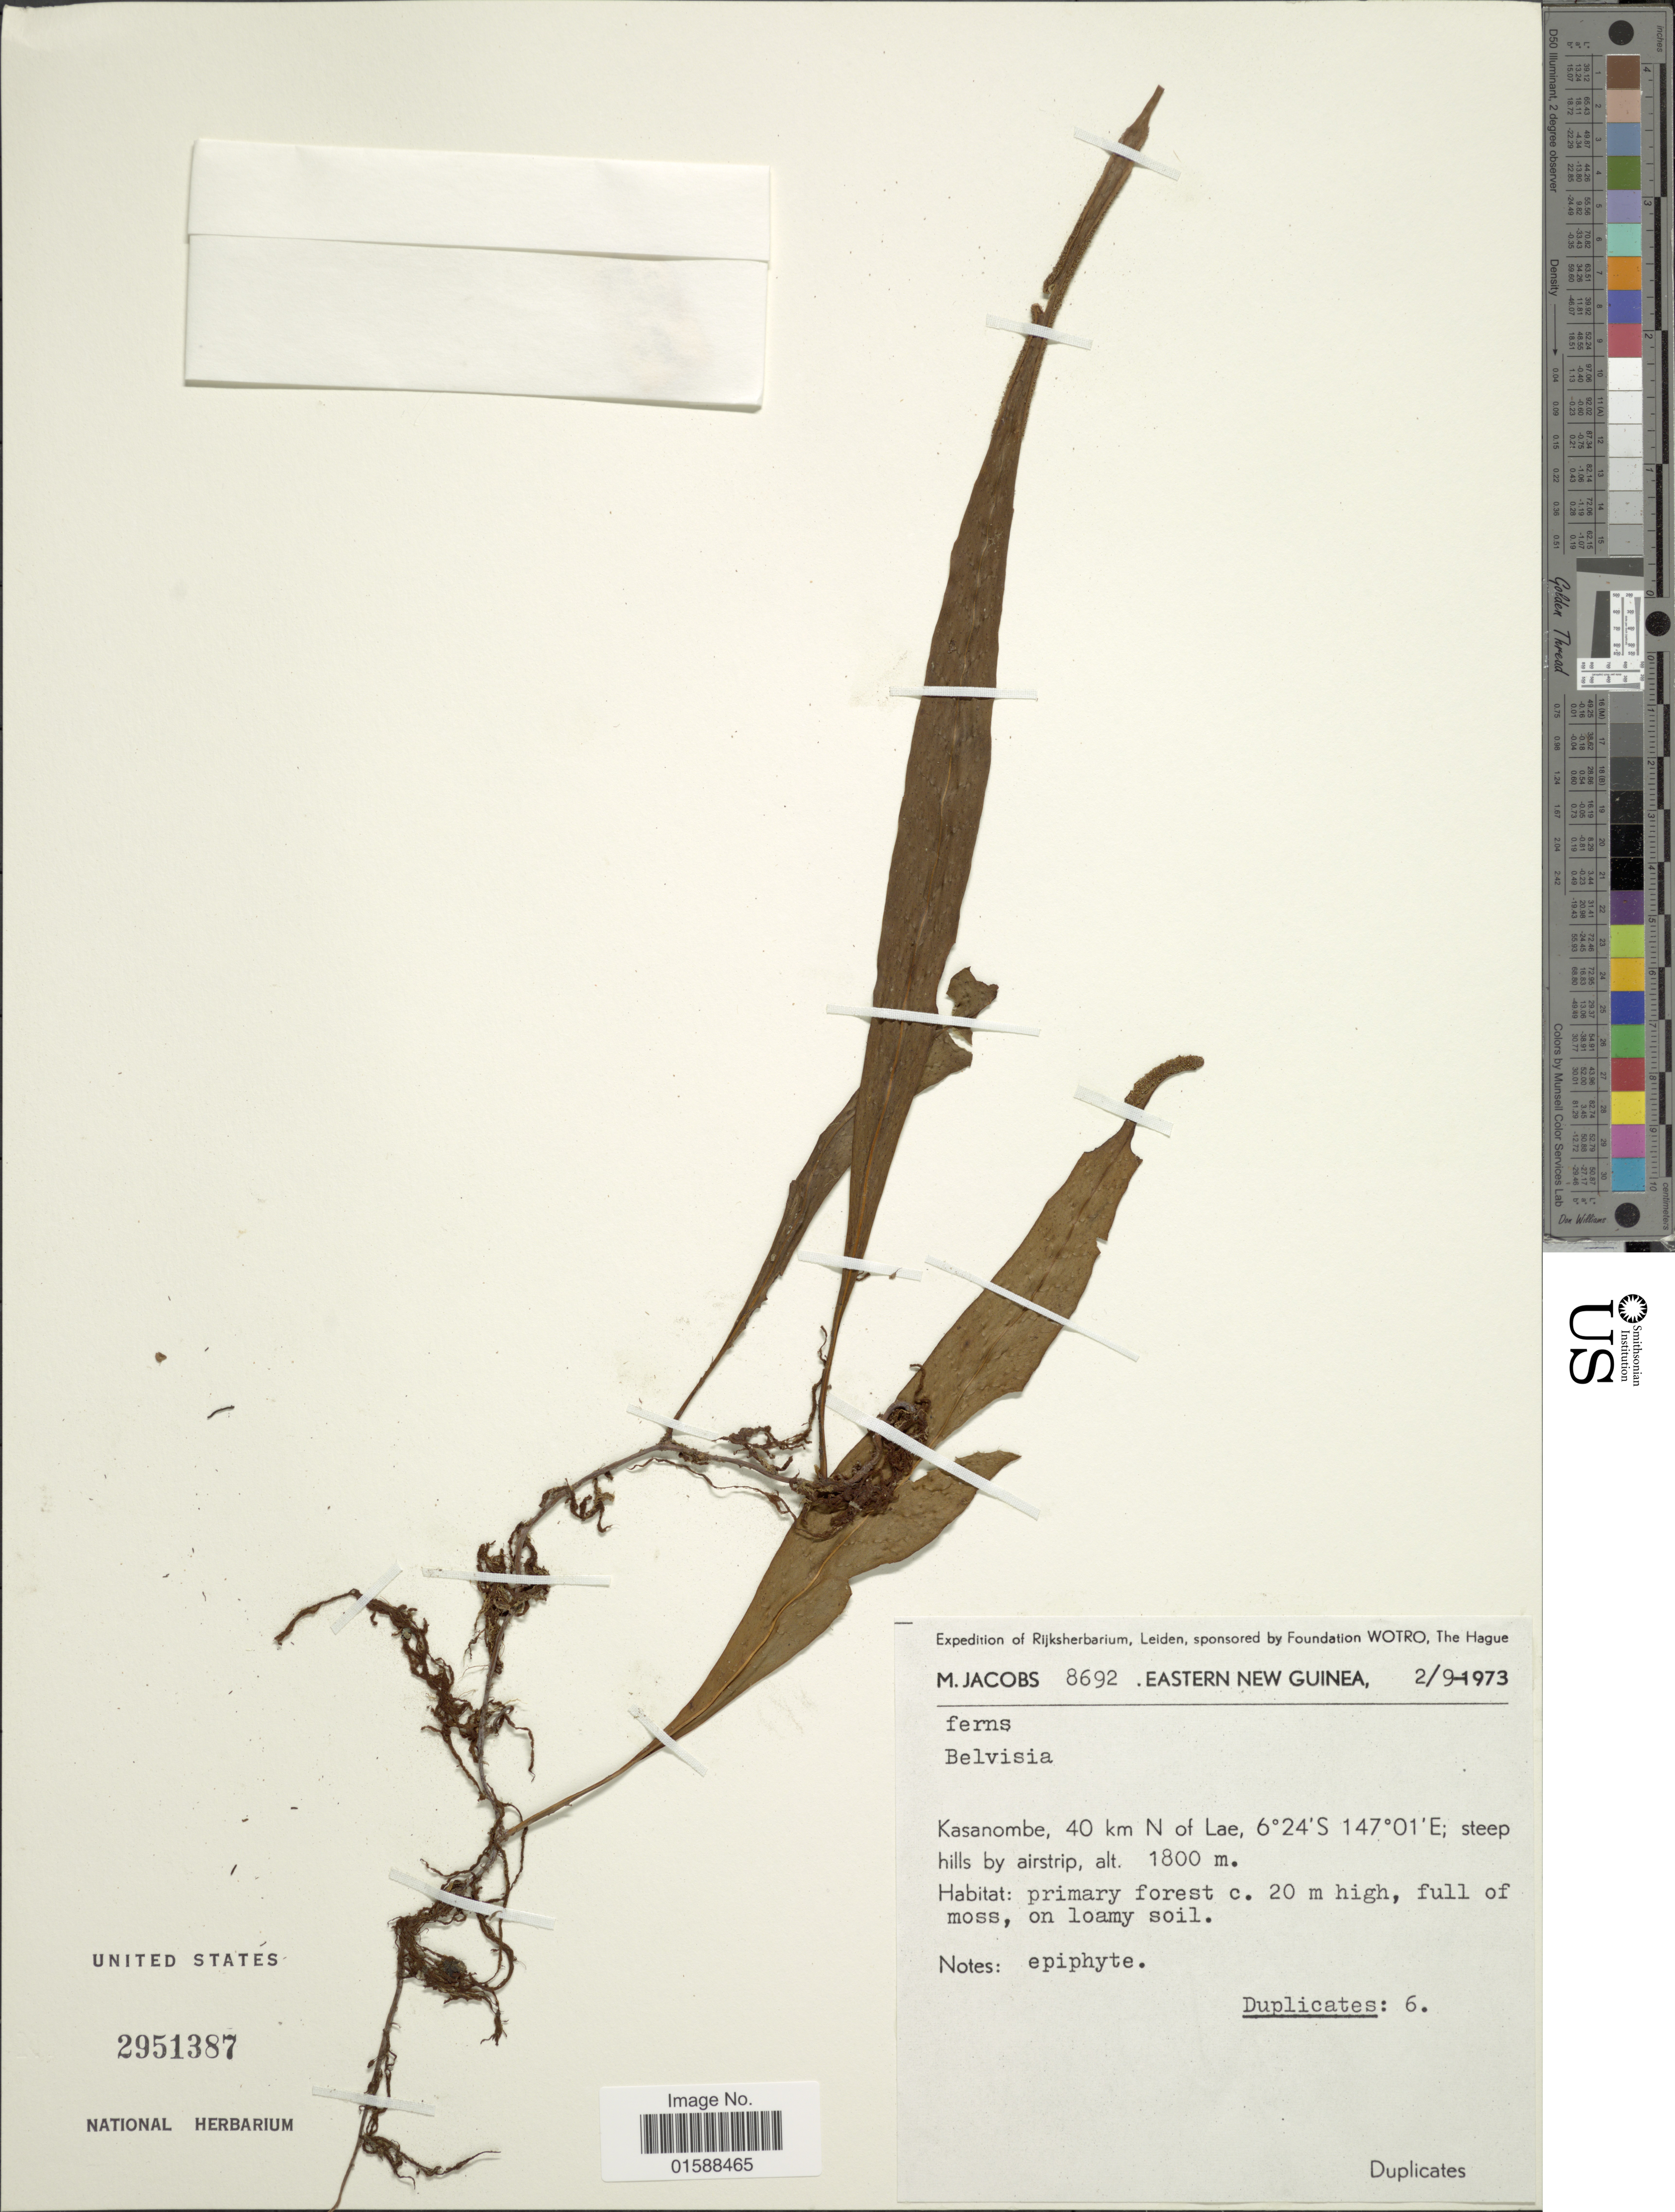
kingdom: Plantae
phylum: Tracheophyta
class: Polypodiopsida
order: Polypodiales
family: Polypodiaceae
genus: Lepisorus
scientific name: Lepisorus sp.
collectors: M. Jacobs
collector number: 8692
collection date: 1973-09-02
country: Papua New Guinea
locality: Eastern New Guinea. Kasanombe, 40 km N of Lae; steep hills by airstrip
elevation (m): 1800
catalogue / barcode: US 2951387